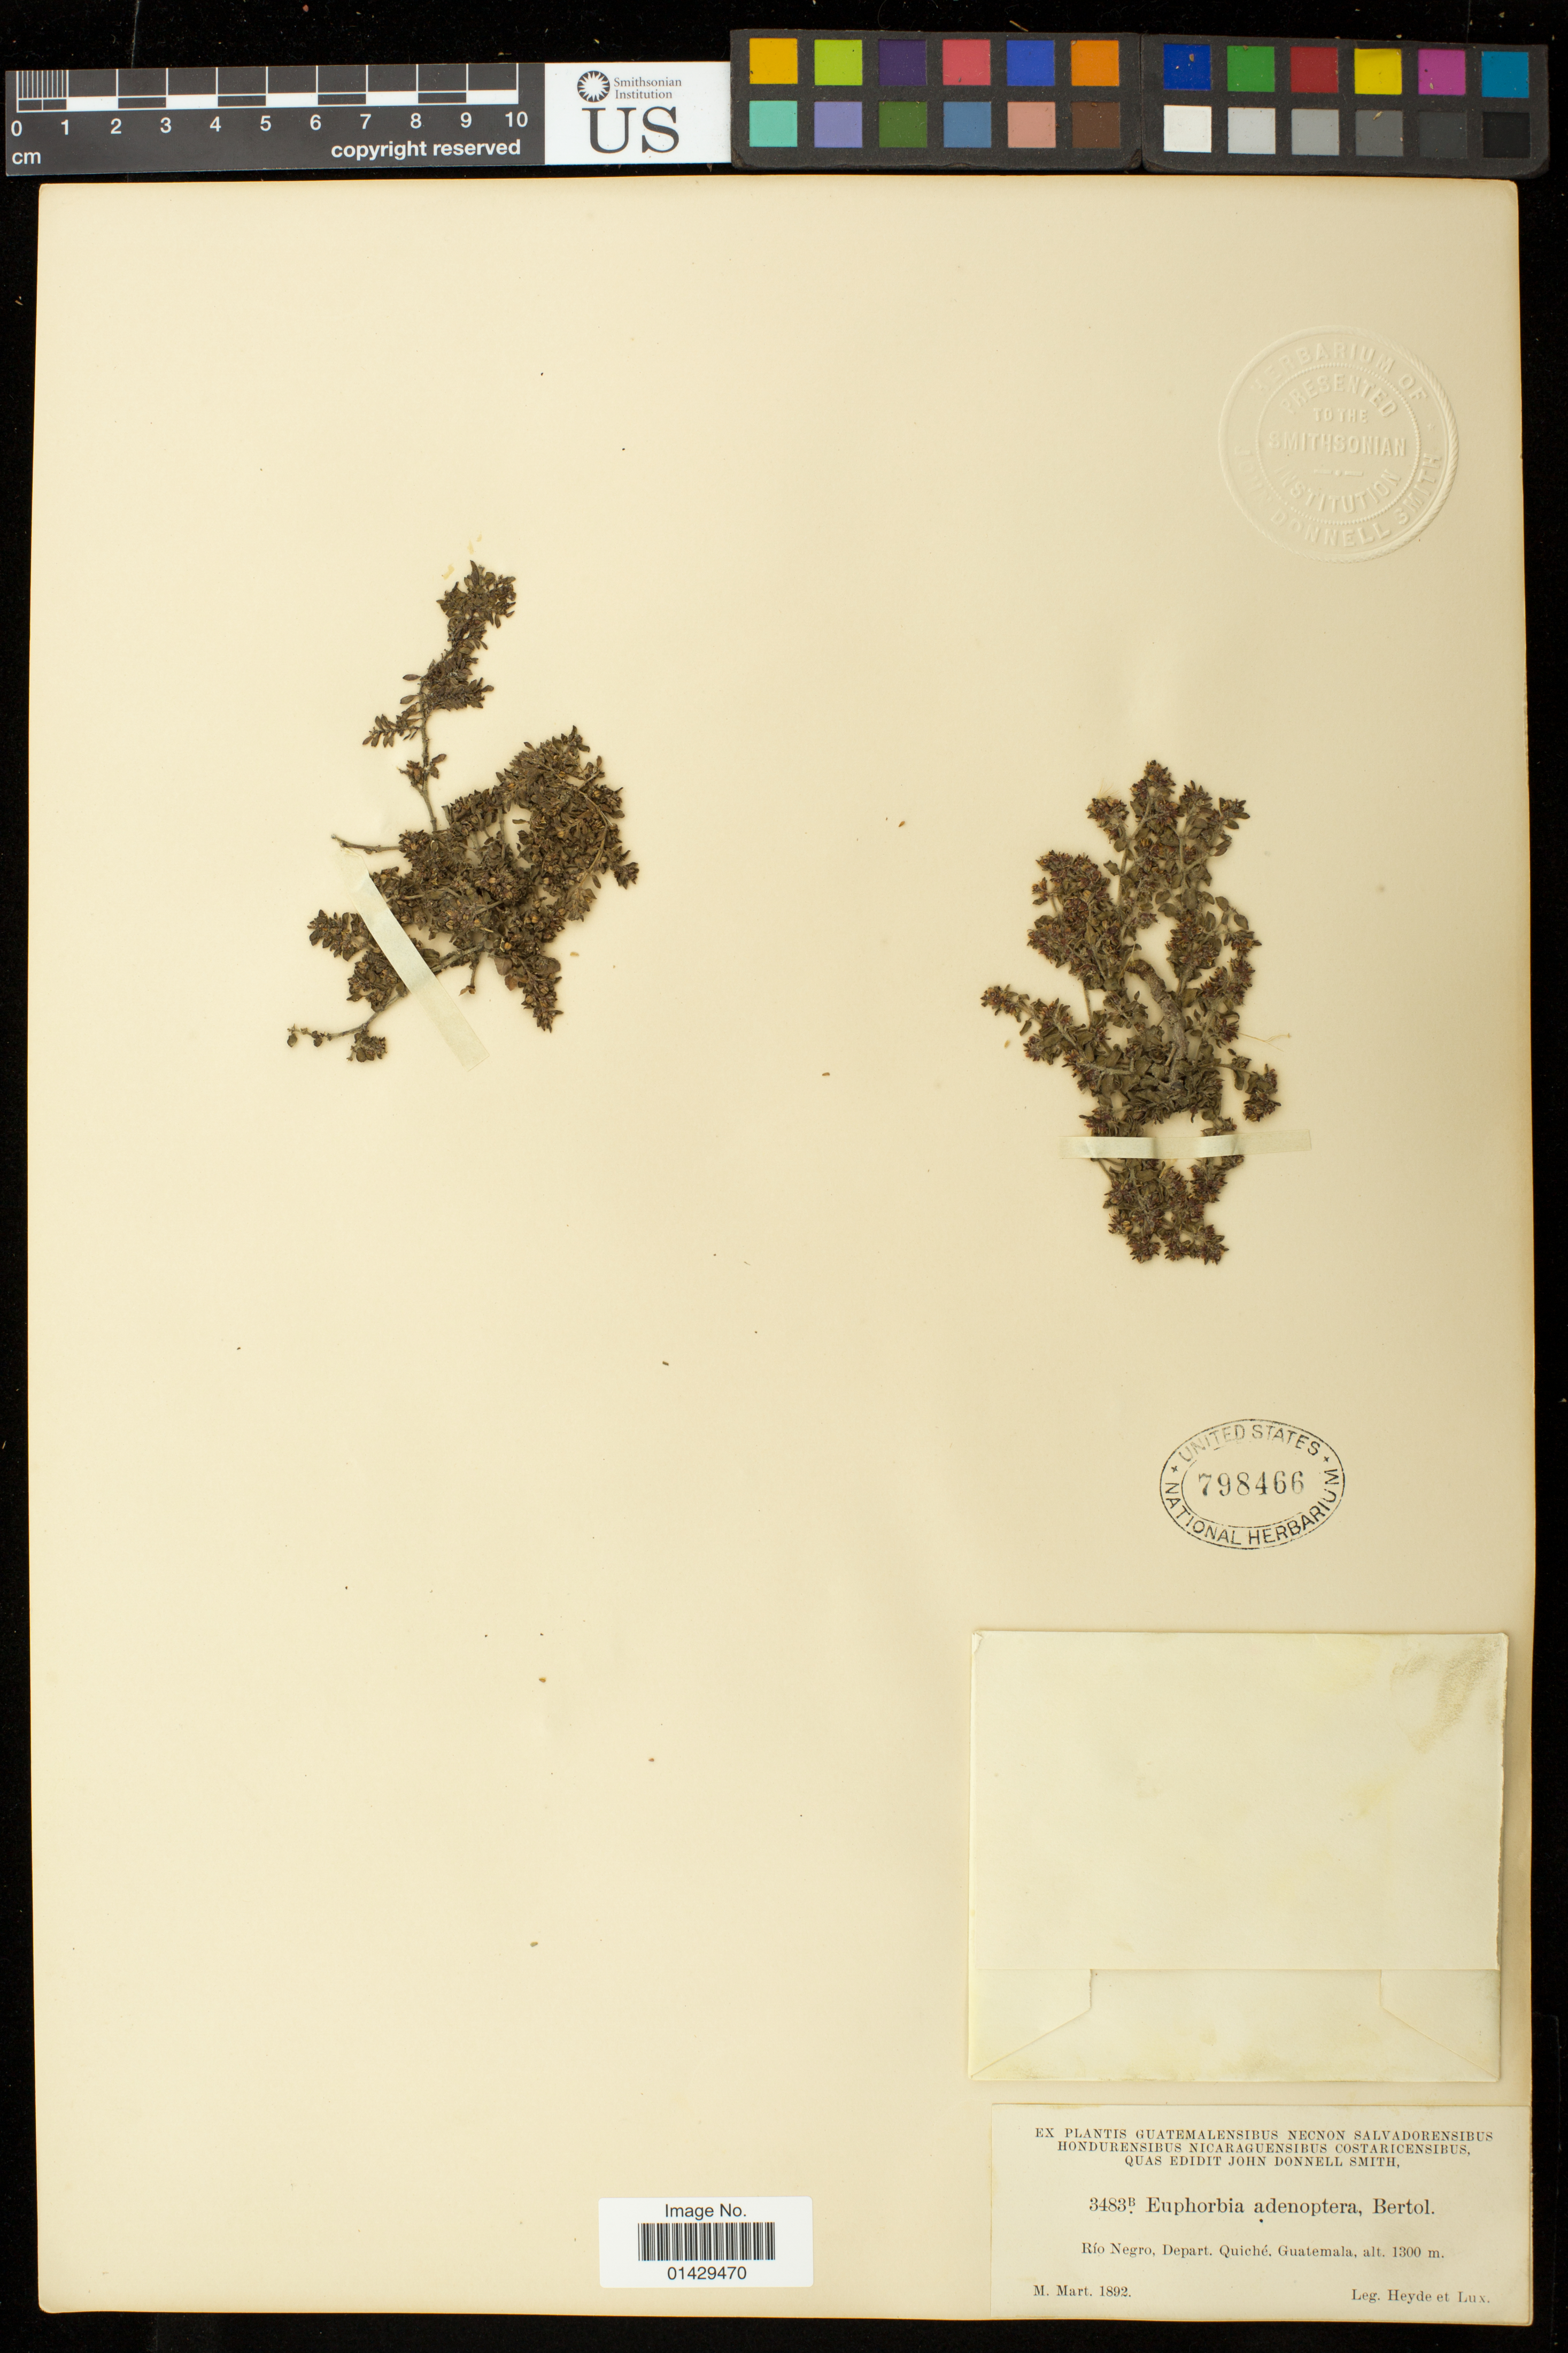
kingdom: Plantae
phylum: Tracheophyta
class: Magnoliopsida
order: Malpighiales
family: Euphorbiaceae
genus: Euphorbia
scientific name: Euphorbia densiflora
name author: (Klotzsch & Garcke) Klotzsch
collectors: Heyde & Lux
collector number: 3483B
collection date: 1892-03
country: Guatemala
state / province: El Quiché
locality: Rio Negro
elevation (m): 1300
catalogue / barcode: US 798466